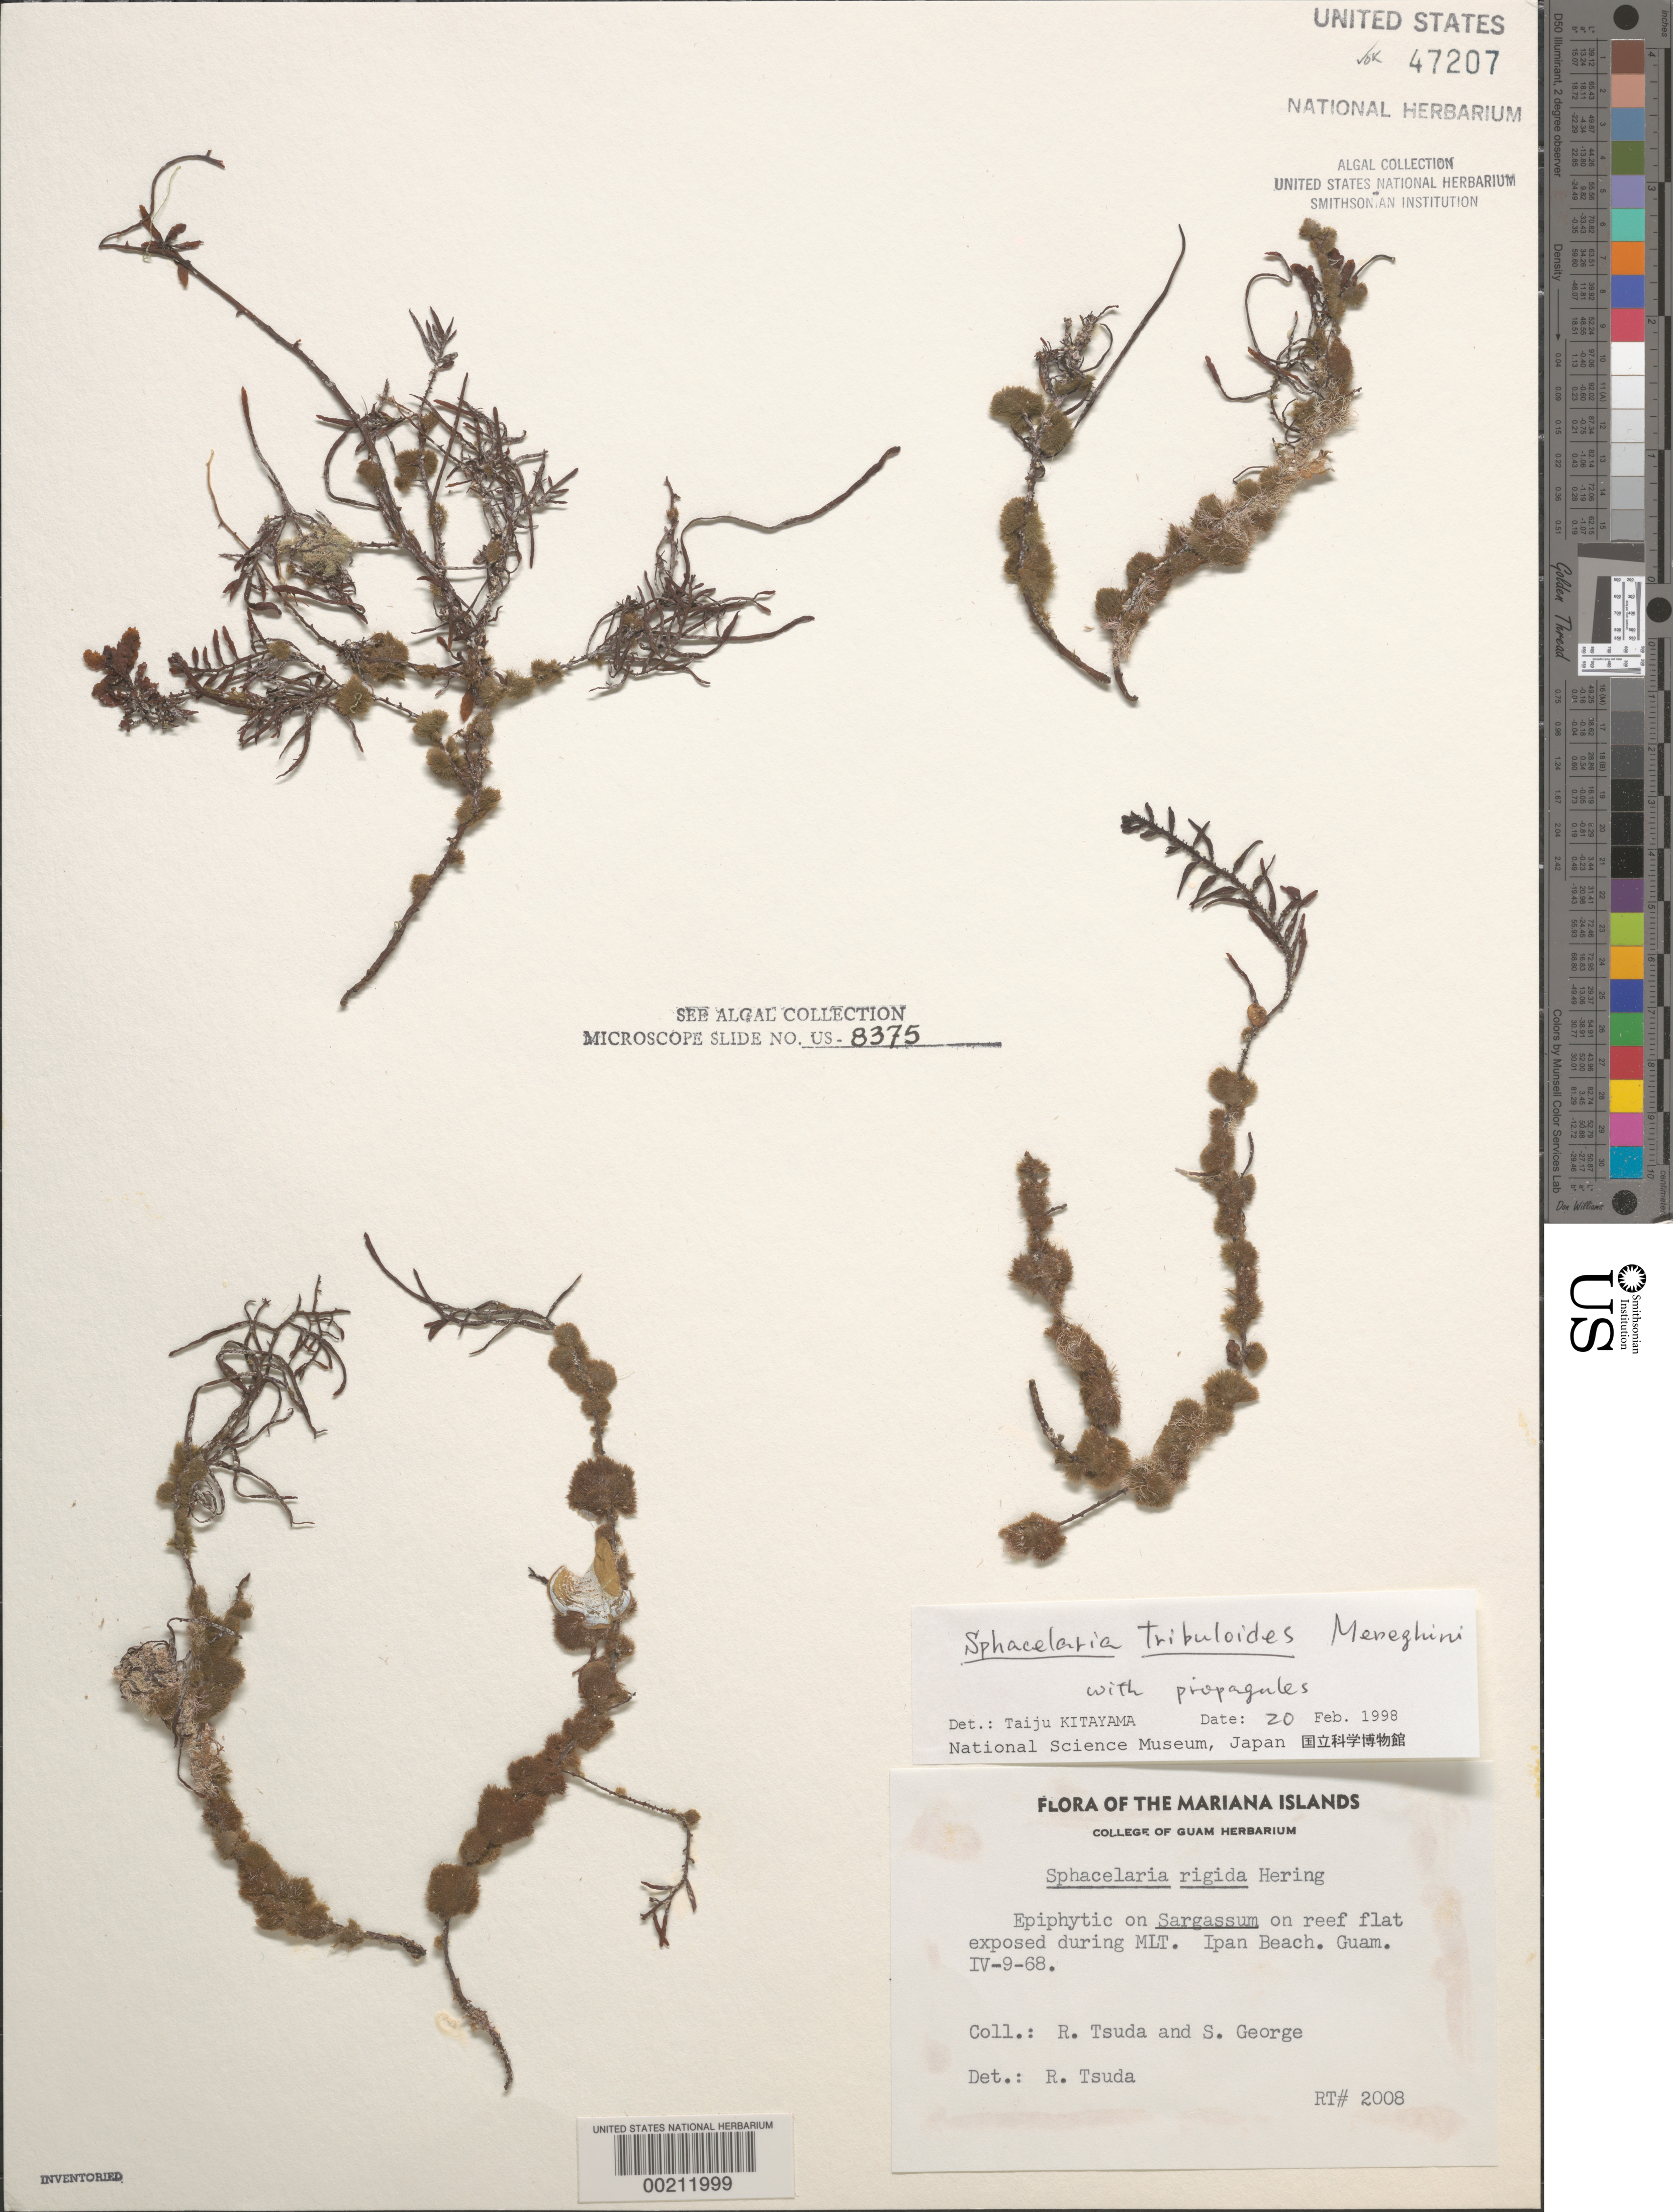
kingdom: Chromista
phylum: Ochrophyta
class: Phaeophyceae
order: Sphacelariales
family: Sphacelariaceae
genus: Sphacelaria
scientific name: Sphacelaria tribuloides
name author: Menegh.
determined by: Kitayama, T.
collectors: R. Tsuda & S. George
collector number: Rt 2008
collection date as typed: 09 Apr 1968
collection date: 1968-04-09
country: Guam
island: Guam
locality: Ipan Beach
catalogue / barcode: US 47207